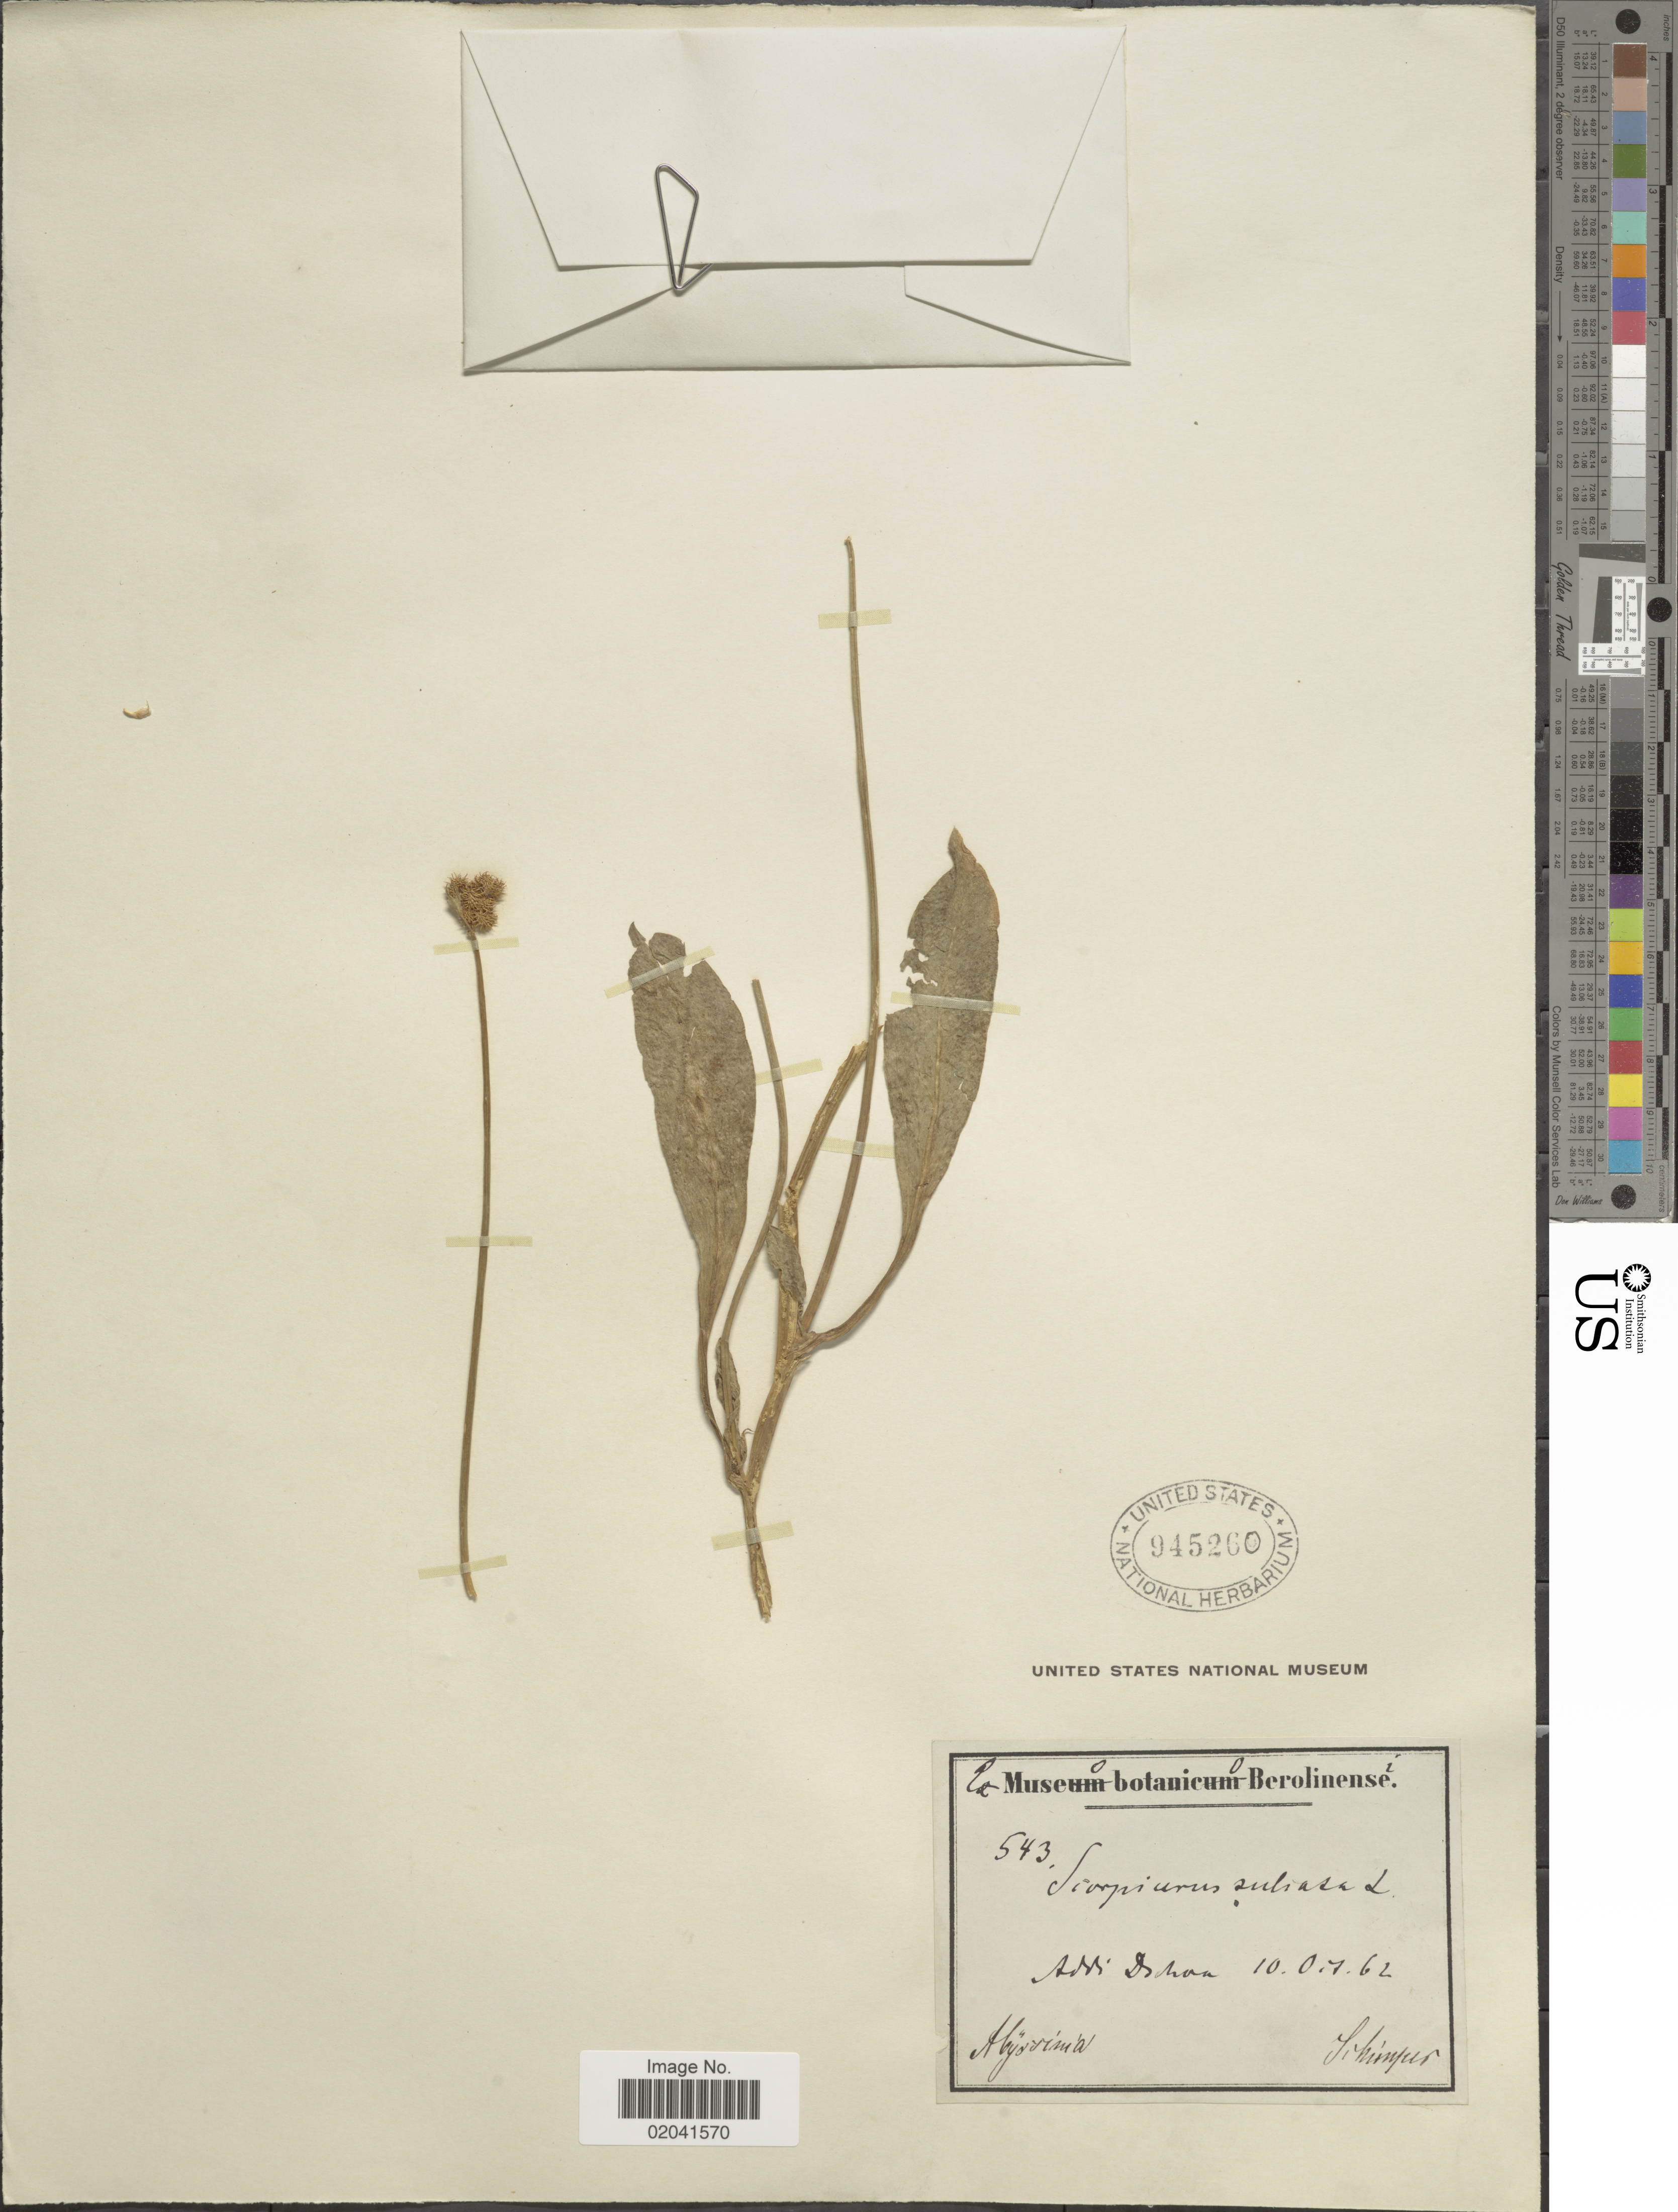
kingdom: Plantae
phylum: Tracheophyta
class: Magnoliopsida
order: Fabales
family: Fabaceae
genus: Scorpiurus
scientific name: Scorpiurus sulcata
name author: L.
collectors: -. Schimper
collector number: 543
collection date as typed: Transcribed d/m/y: 10/1/62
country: Eritrea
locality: Addi d [illegible text] Abyssinia.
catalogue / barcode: US 945260